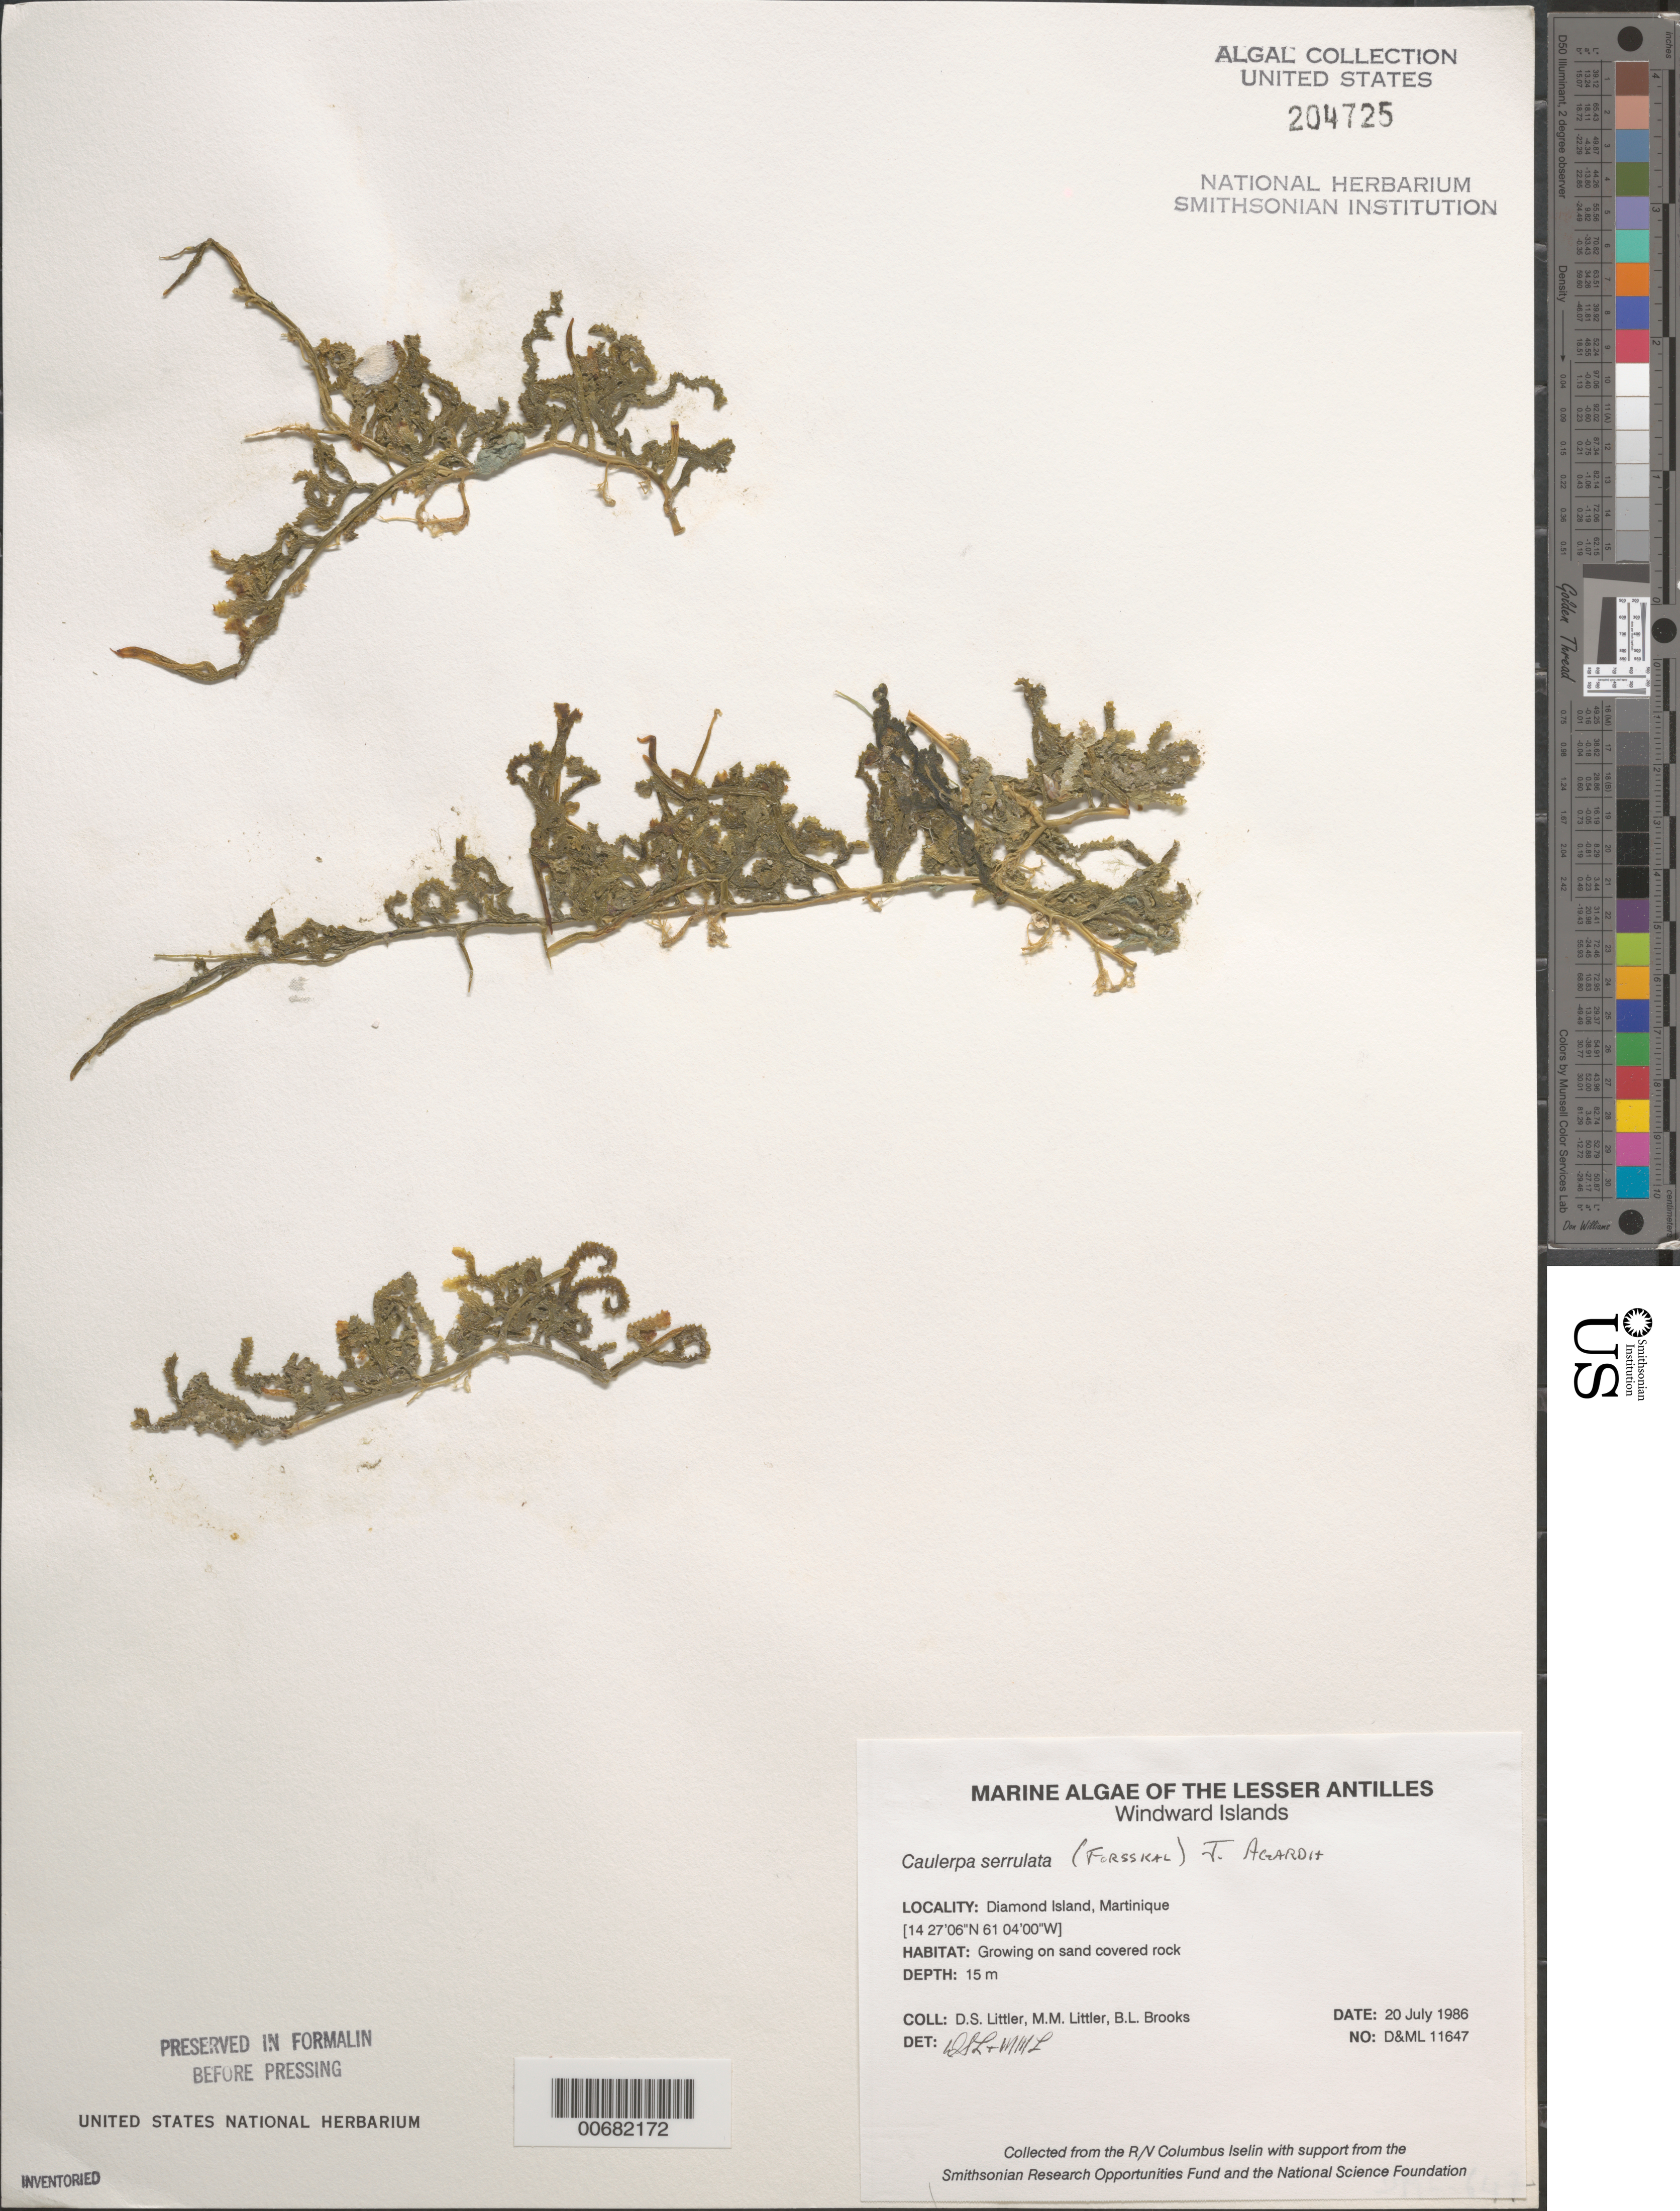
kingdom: Plantae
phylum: Chlorophyta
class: Ulvophyceae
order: Bryopsidales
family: Caulerpaceae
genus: Caulerpa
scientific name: Caulerpa serrulata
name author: (Forssk.) J. Agardh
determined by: Littler, D. S.; Littler, M. M.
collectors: D. S. Littler, M. M. Littler & B. Brooks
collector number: D&ML 11647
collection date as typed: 20 Jul 1986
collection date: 1986-07-20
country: Martinique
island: Diamond Island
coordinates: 14 27' 06" N, 61 04' 00" W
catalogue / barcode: US 204725